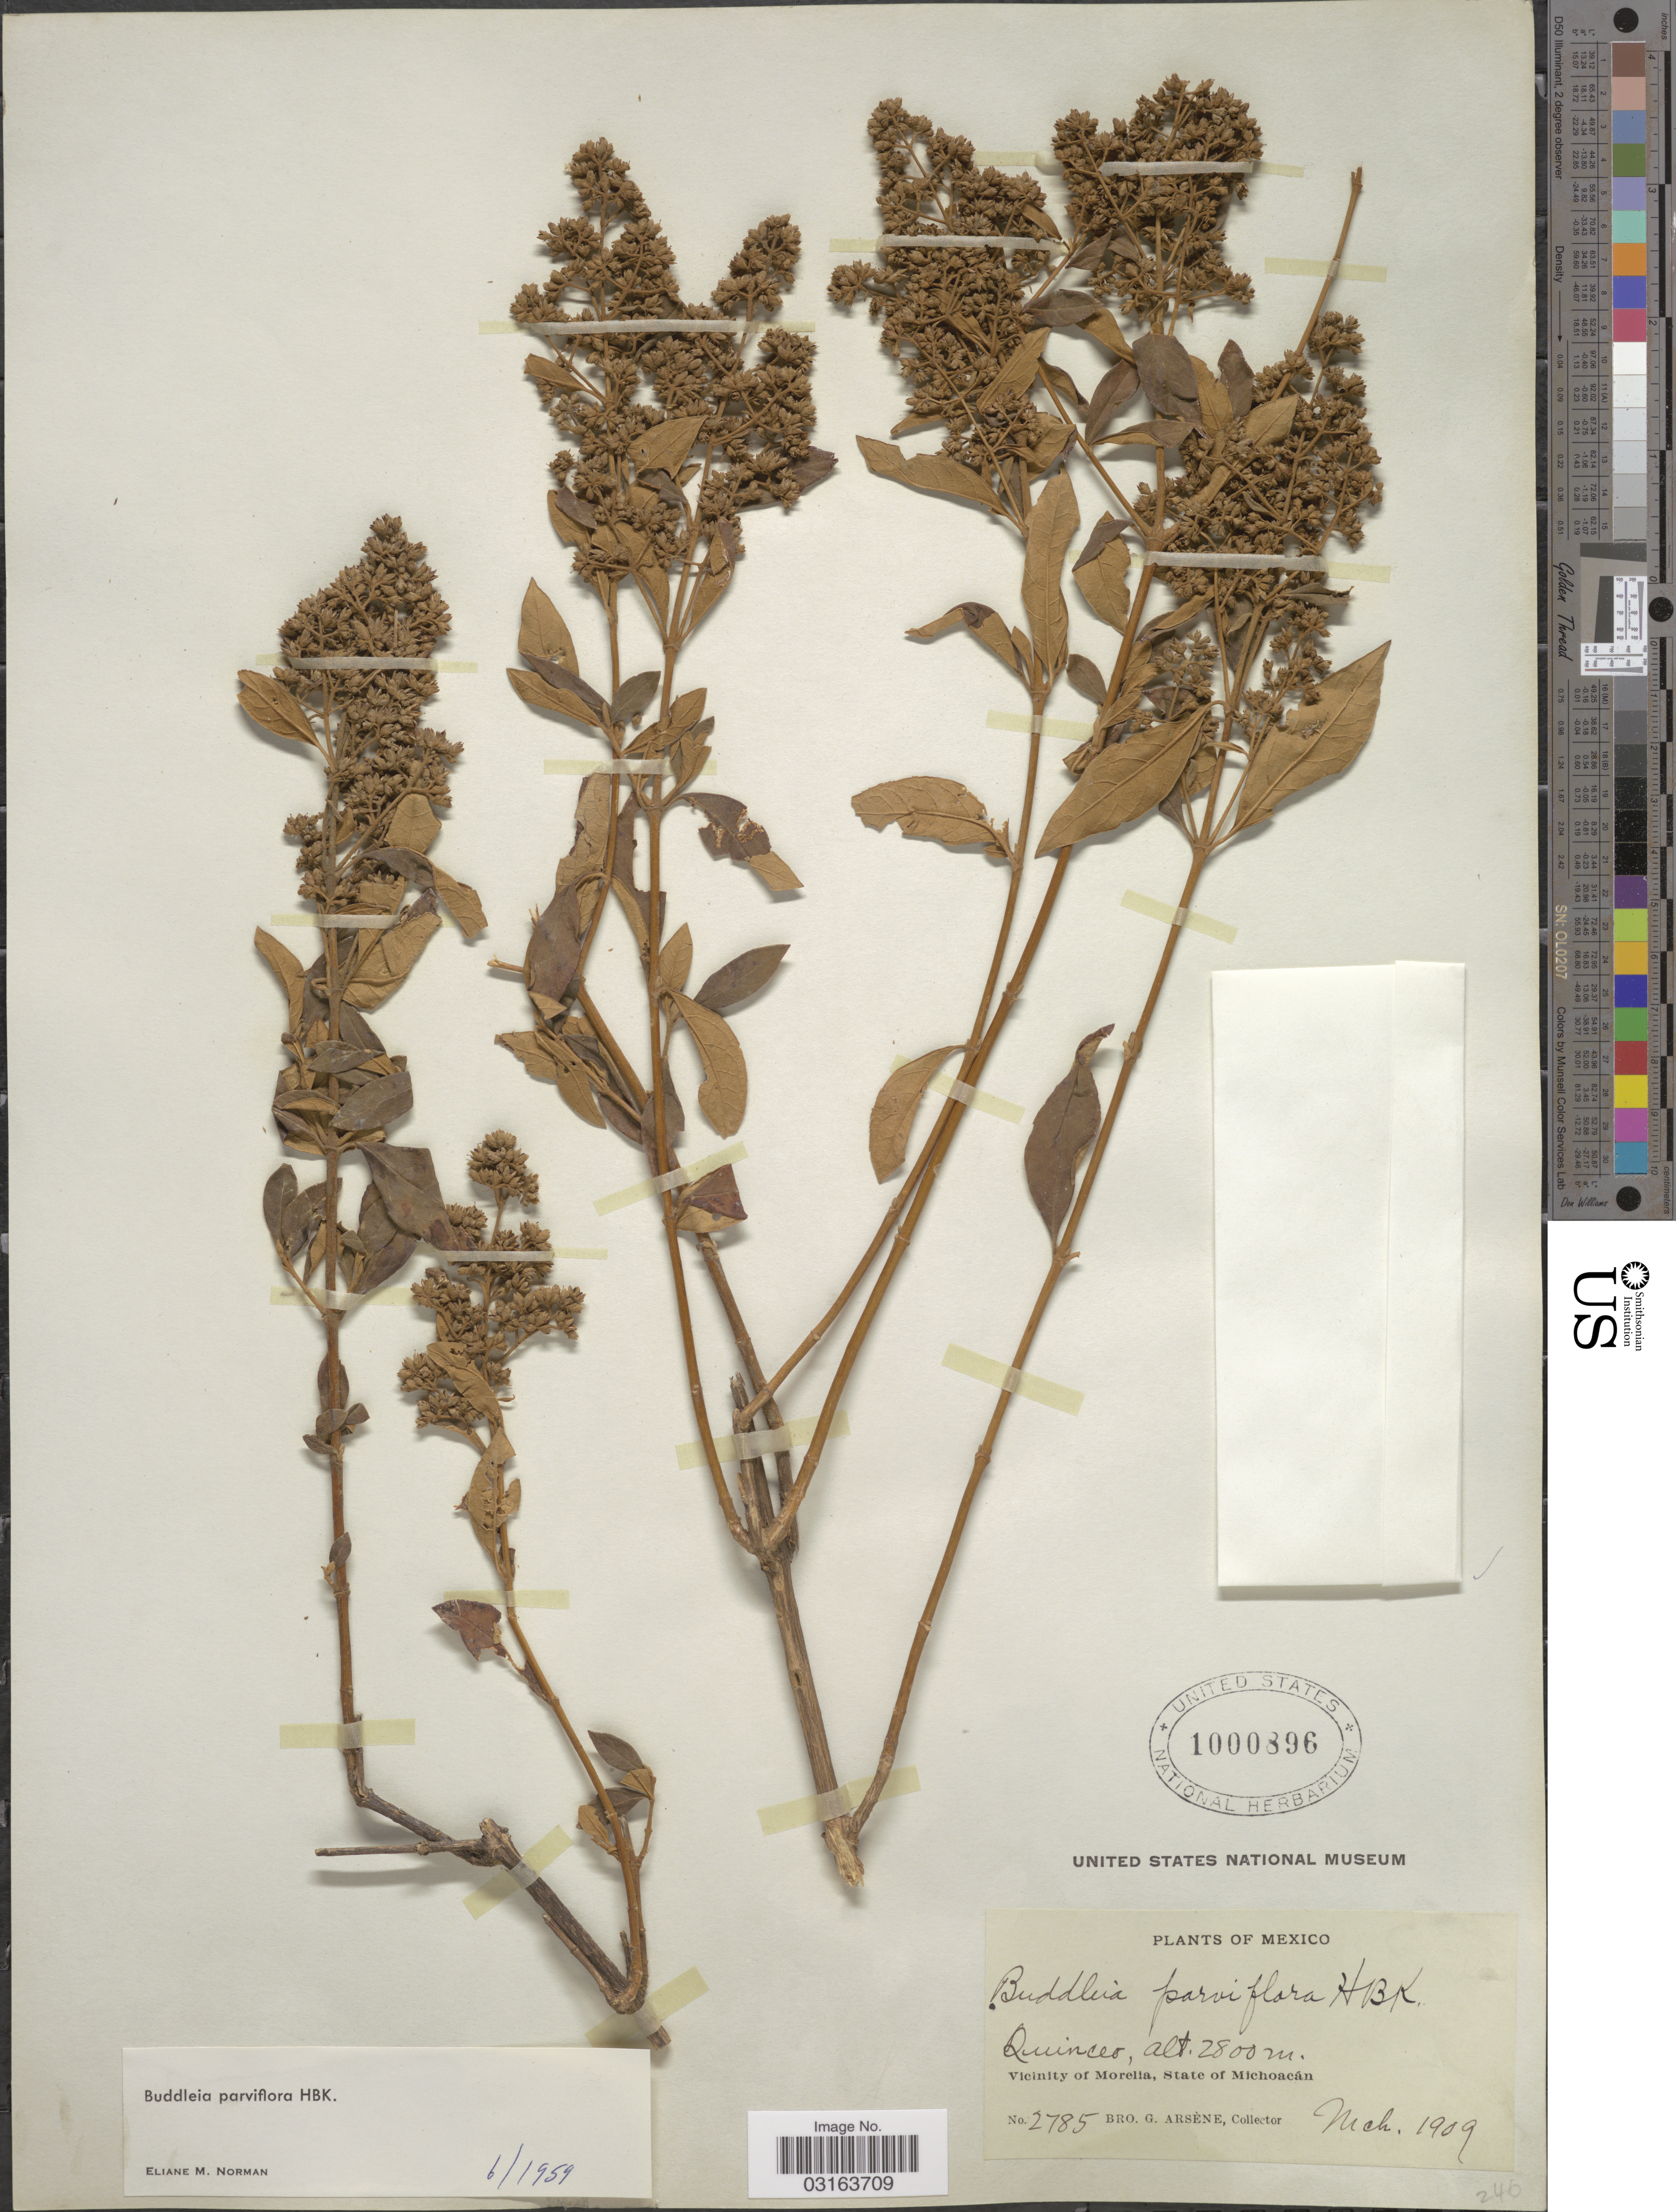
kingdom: Plantae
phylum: Tracheophyta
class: Magnoliopsida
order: Lamiales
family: Scrophulariaceae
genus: Buddleja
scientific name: Buddleja parviflora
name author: Kunth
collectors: Bro. G. Arsène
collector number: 2785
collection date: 1909-03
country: Mexico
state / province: Michoacán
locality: Quinceo. Vicinity of Morelia.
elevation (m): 2800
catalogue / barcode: US 1000896